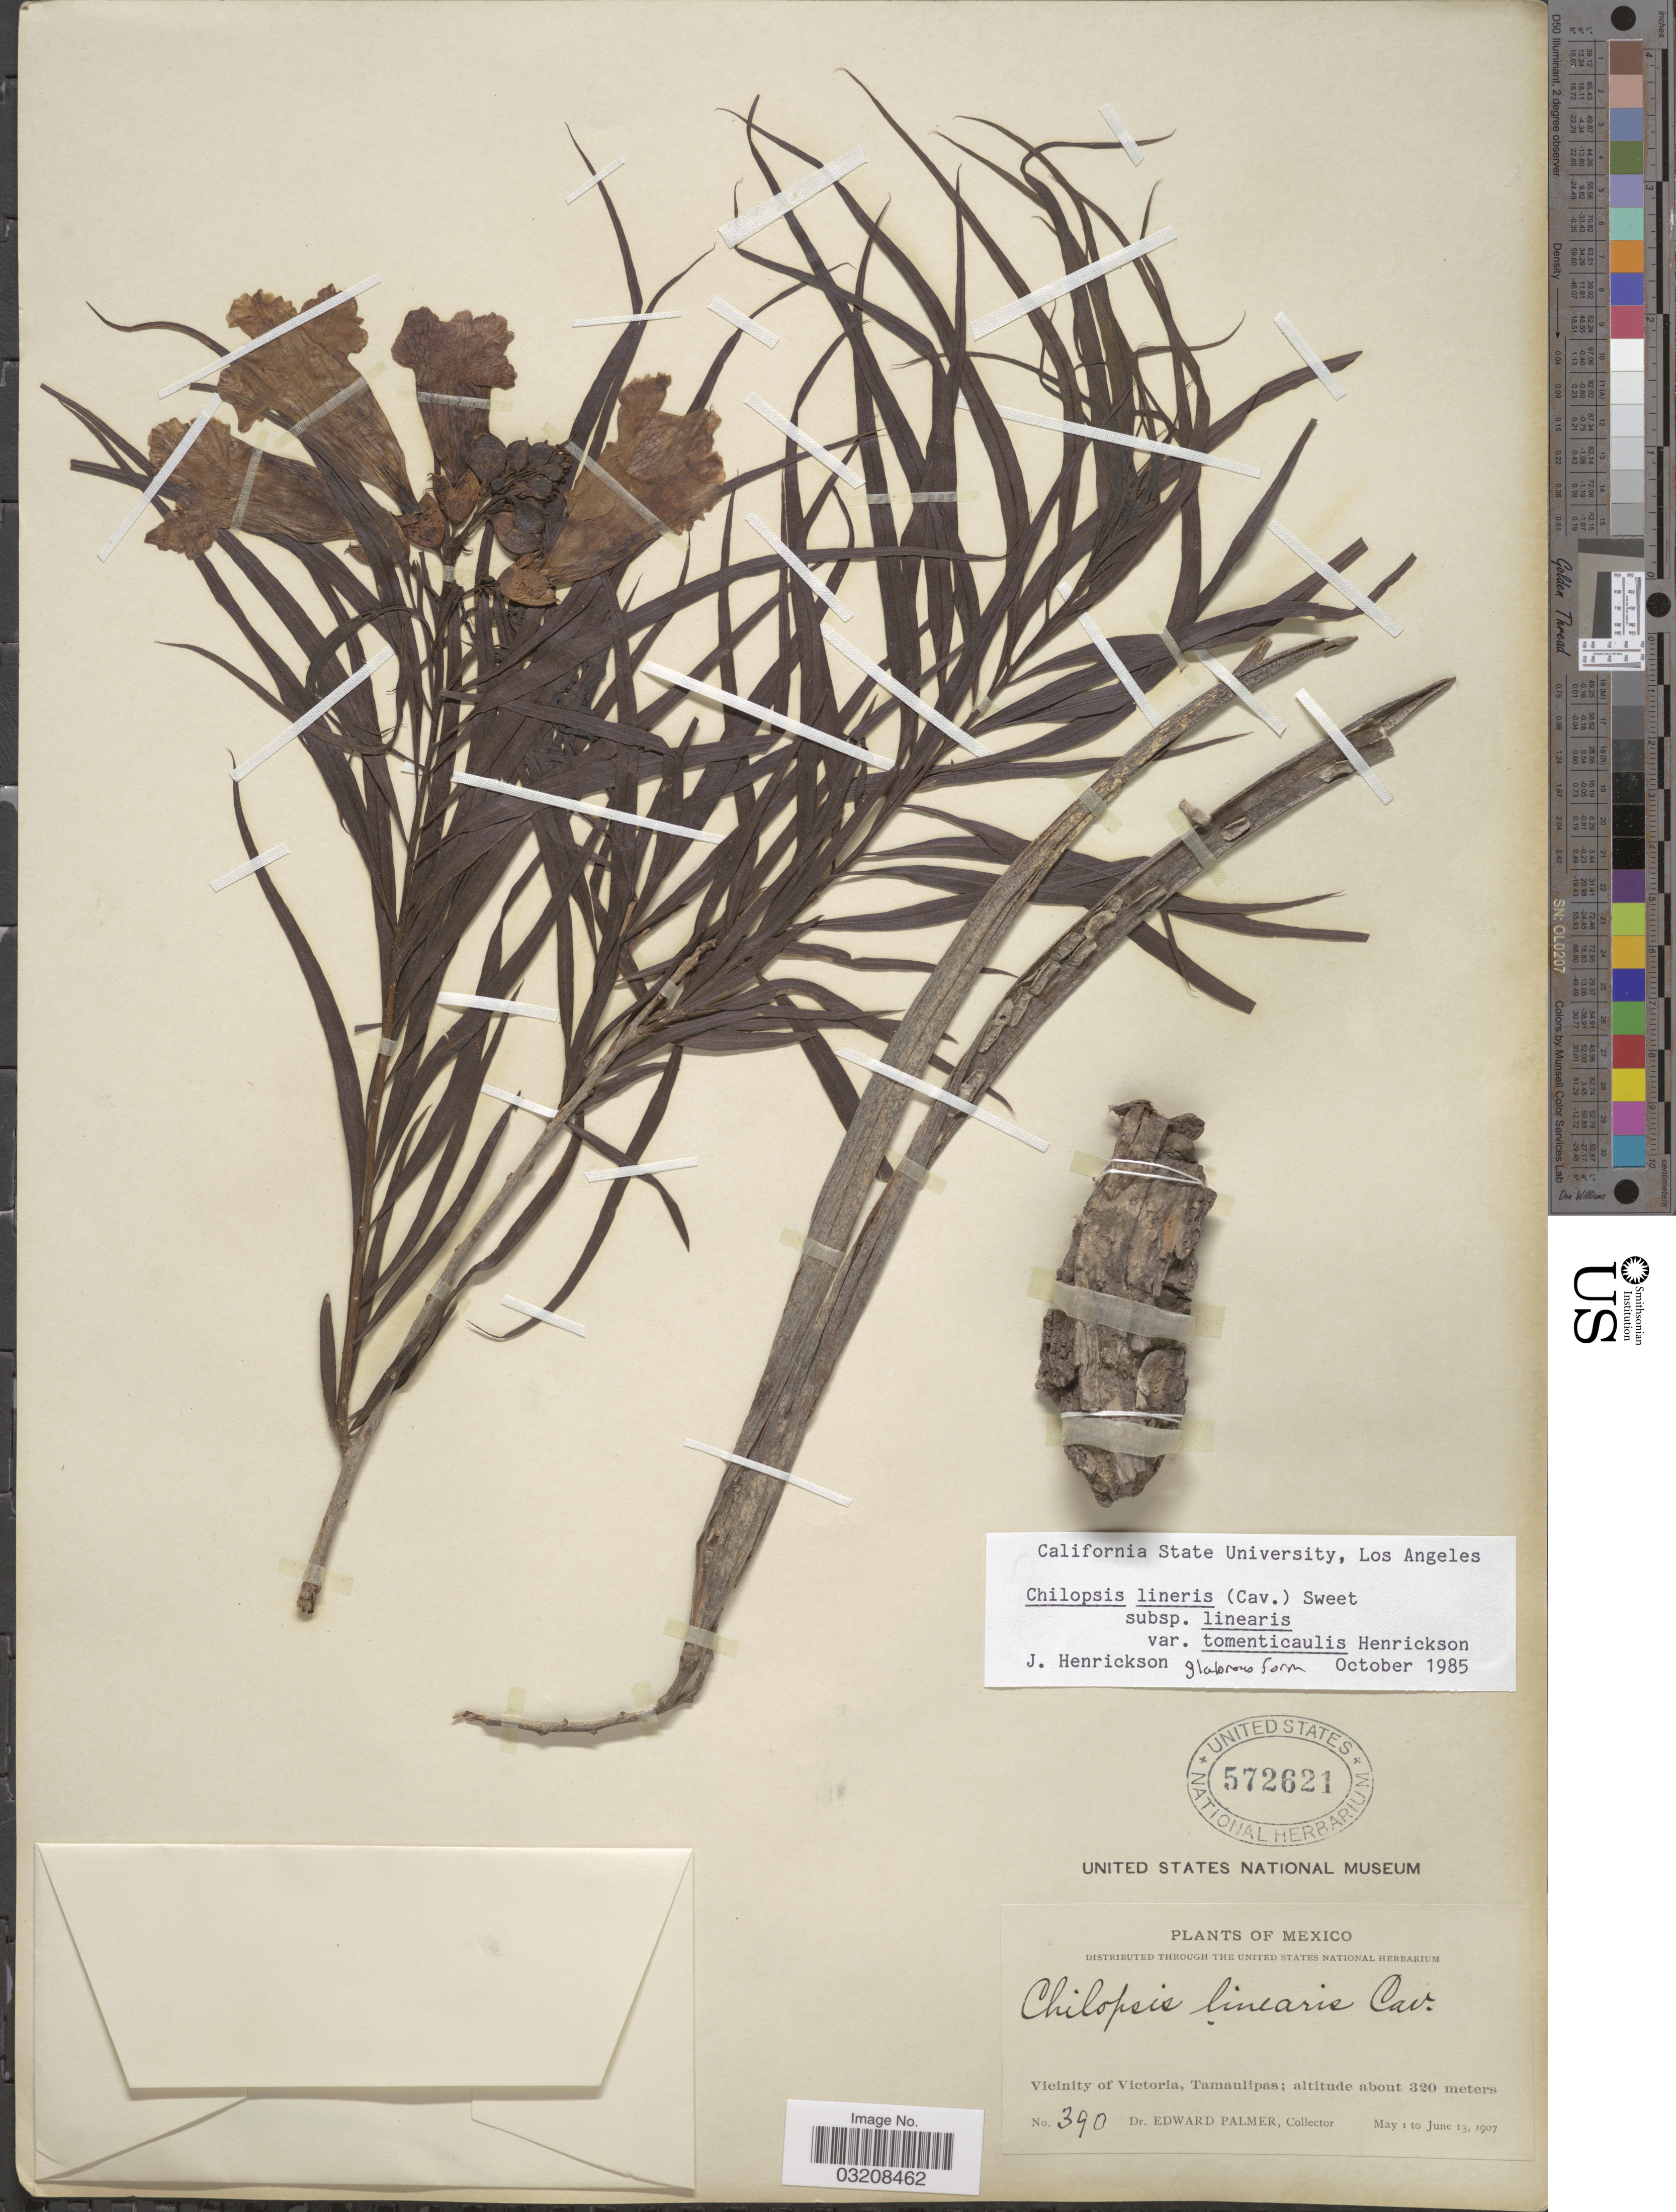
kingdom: Plantae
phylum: Tracheophyta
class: Magnoliopsida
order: Lamiales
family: Bignoniaceae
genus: Chilopsis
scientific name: Chilopsis linearis var. tomenticaulis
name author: Henrickson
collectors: E. Palmer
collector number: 390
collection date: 1907-05-01/1907-06-13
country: Mexico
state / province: Tamaulipas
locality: Vicinity of Victoria.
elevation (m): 320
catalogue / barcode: US 572621